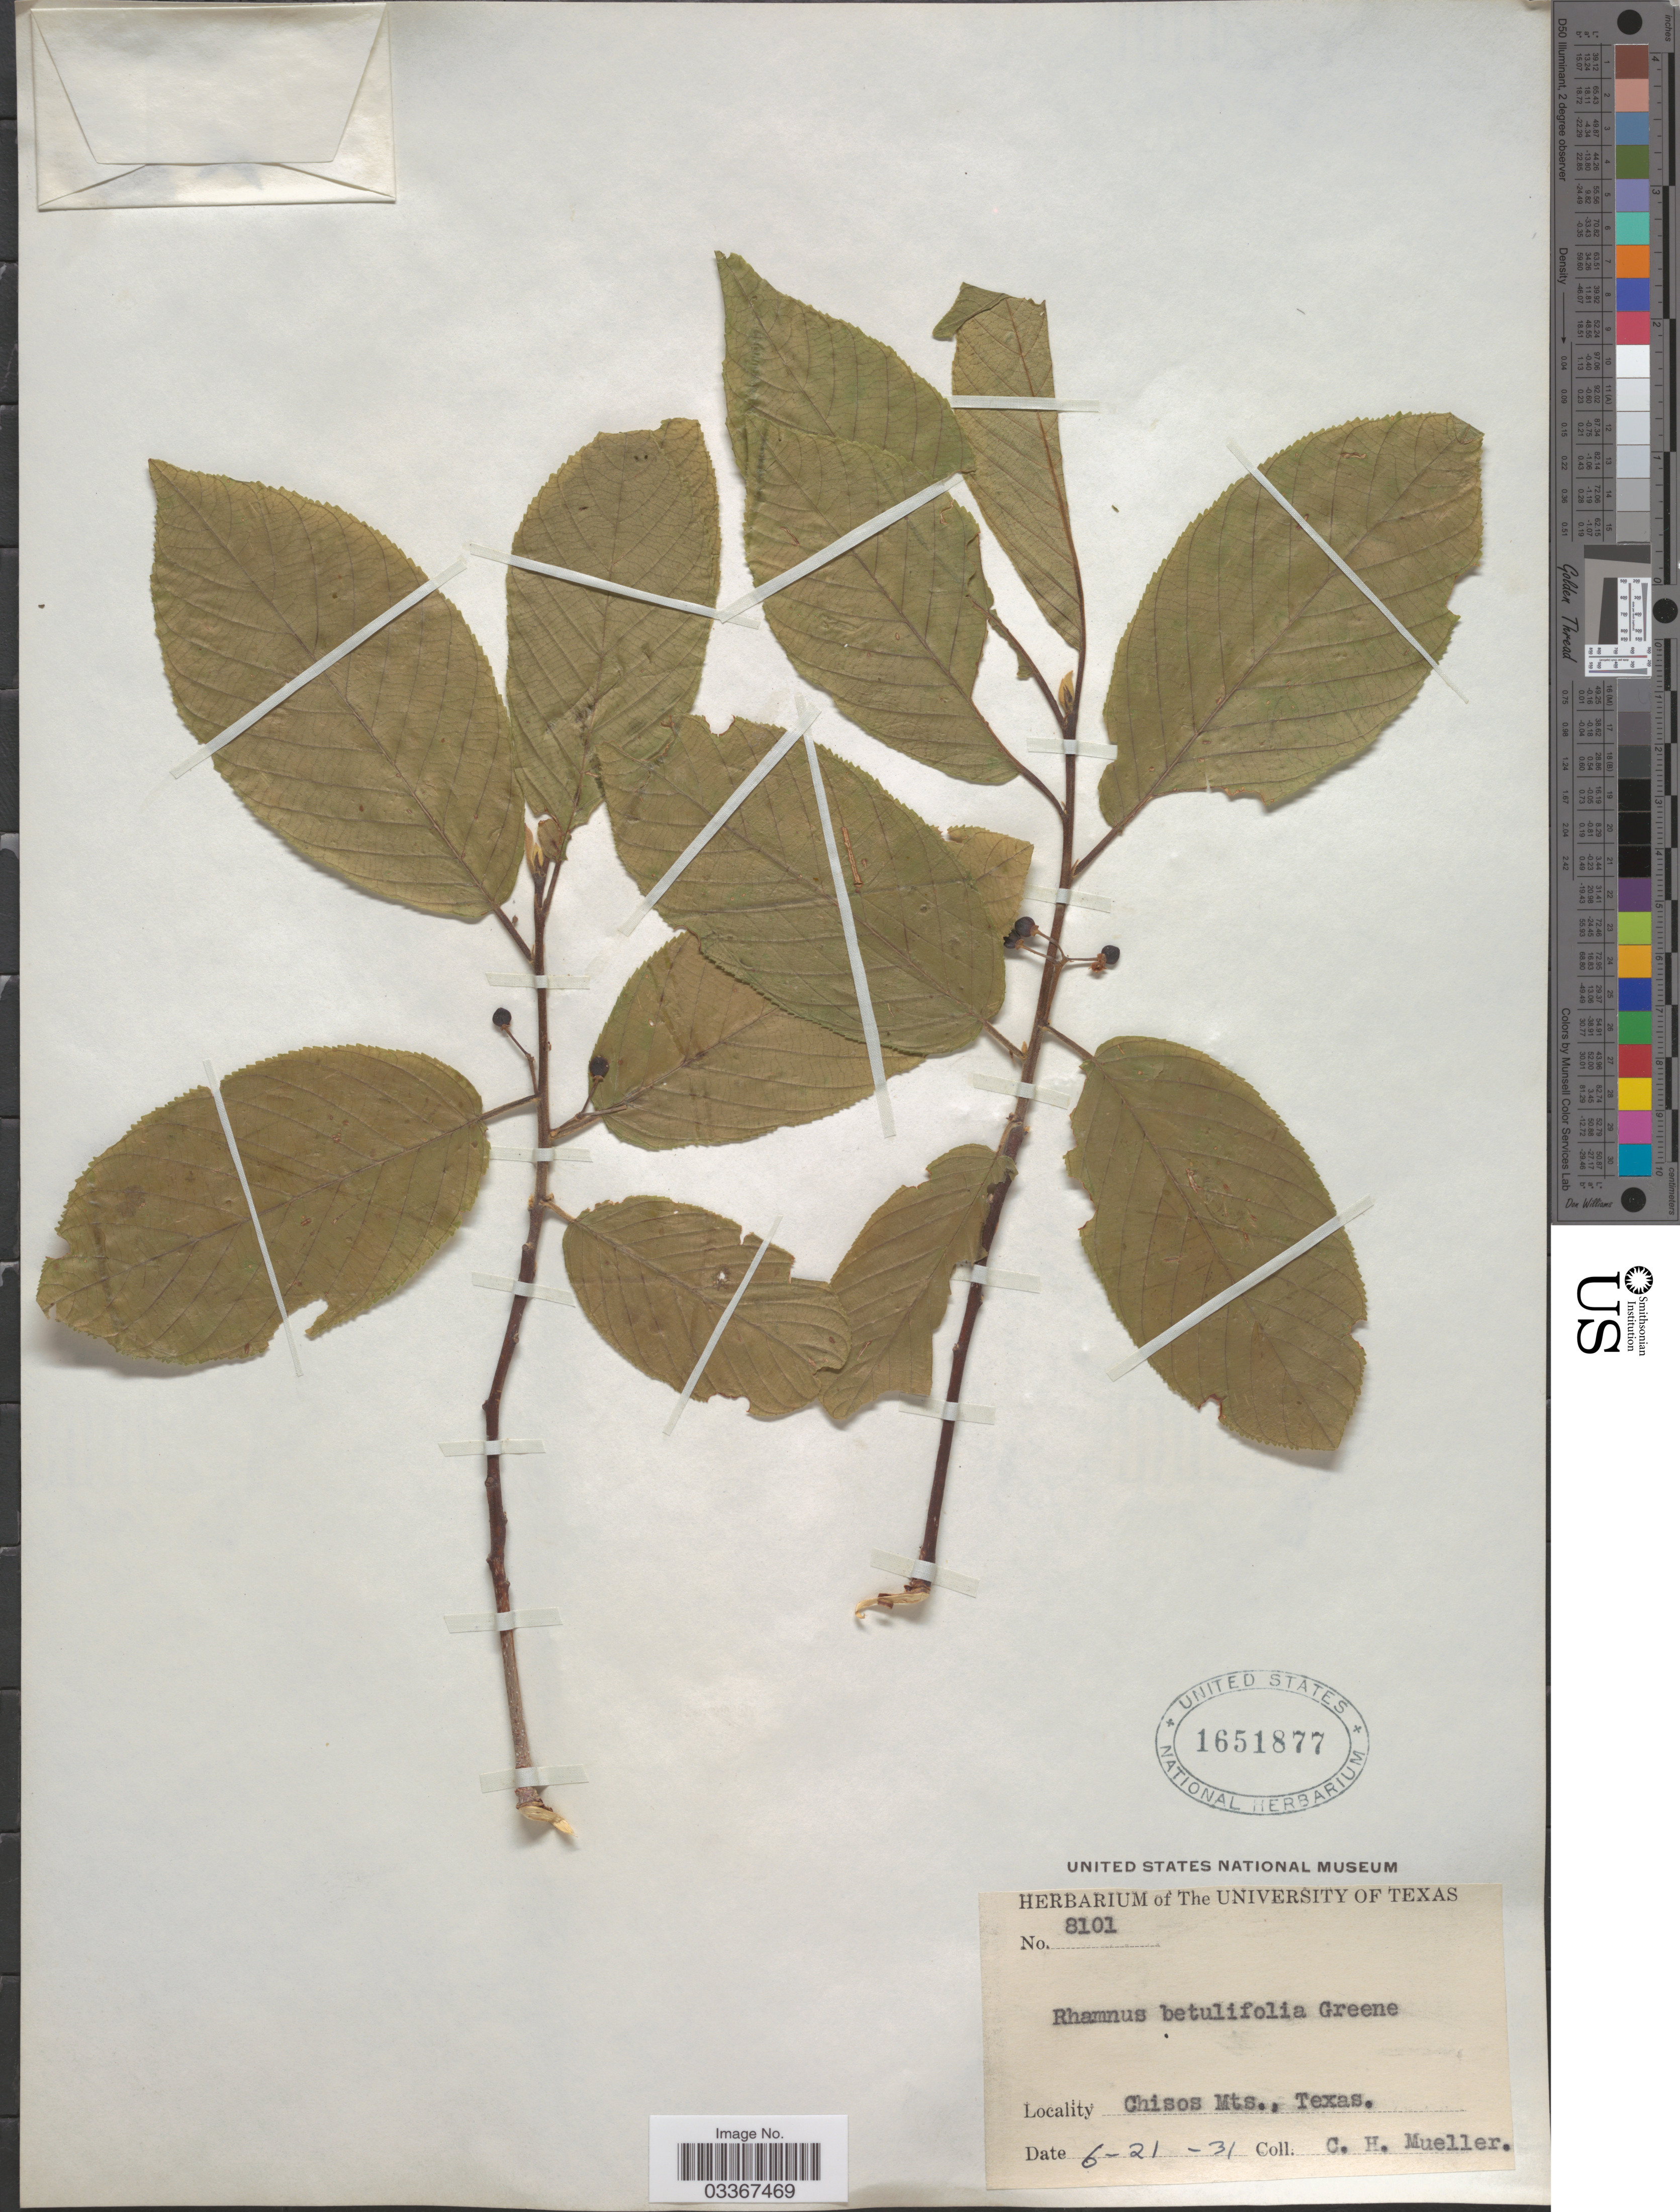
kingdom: Plantae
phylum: Tracheophyta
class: Magnoliopsida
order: Rosales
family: Rhamnaceae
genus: Frangula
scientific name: Frangula betulifolia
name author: (Greene) Grubov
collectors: C. H. Mueller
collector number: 8101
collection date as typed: Transcribed d/m/y: 21/6/31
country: United States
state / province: Texas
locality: Chisos Mts.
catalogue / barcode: US 1651877